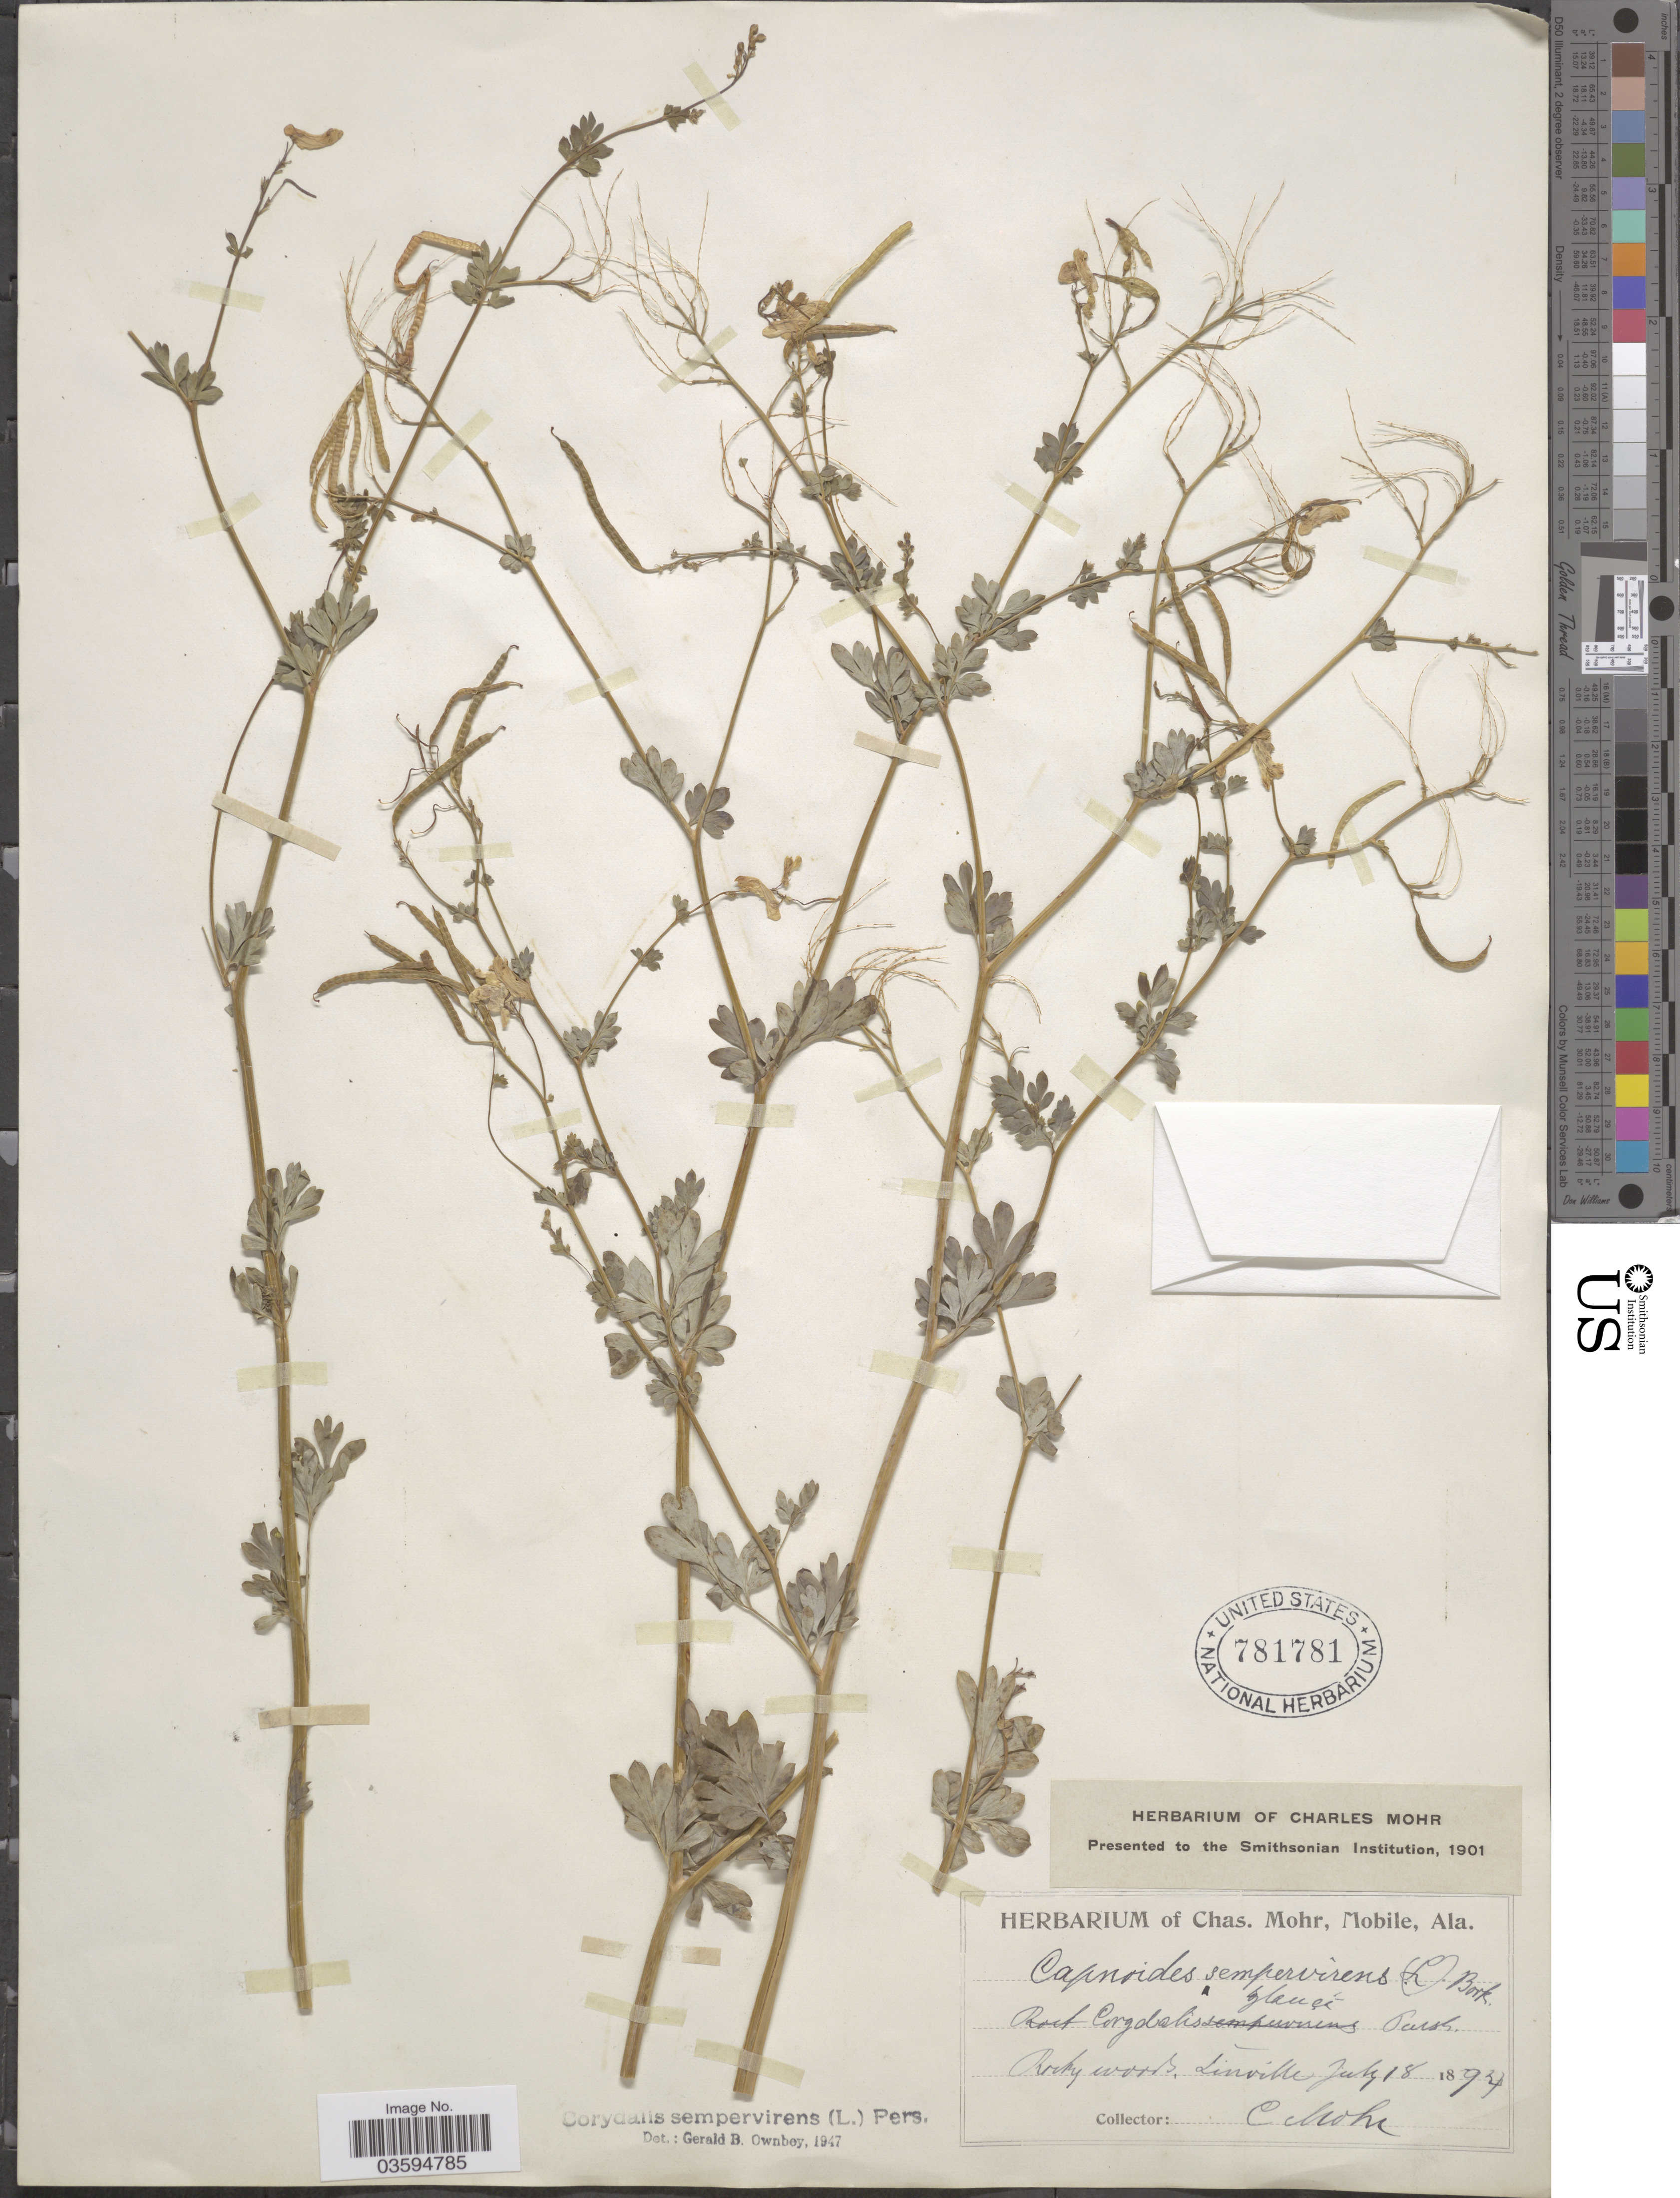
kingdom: Plantae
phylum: Tracheophyta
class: Magnoliopsida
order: Ranunculales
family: Papaveraceae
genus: Capnoides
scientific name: Capnoides sempervirens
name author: (L.) Borkh.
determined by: Strong, M. T., (US), Smithsonian Institution - National Museum of Natural History (UNITED STATES)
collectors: C. T. Mohr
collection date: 1894-07-18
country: United States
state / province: Alabama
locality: Rocky woods, Linville.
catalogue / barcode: US 781781